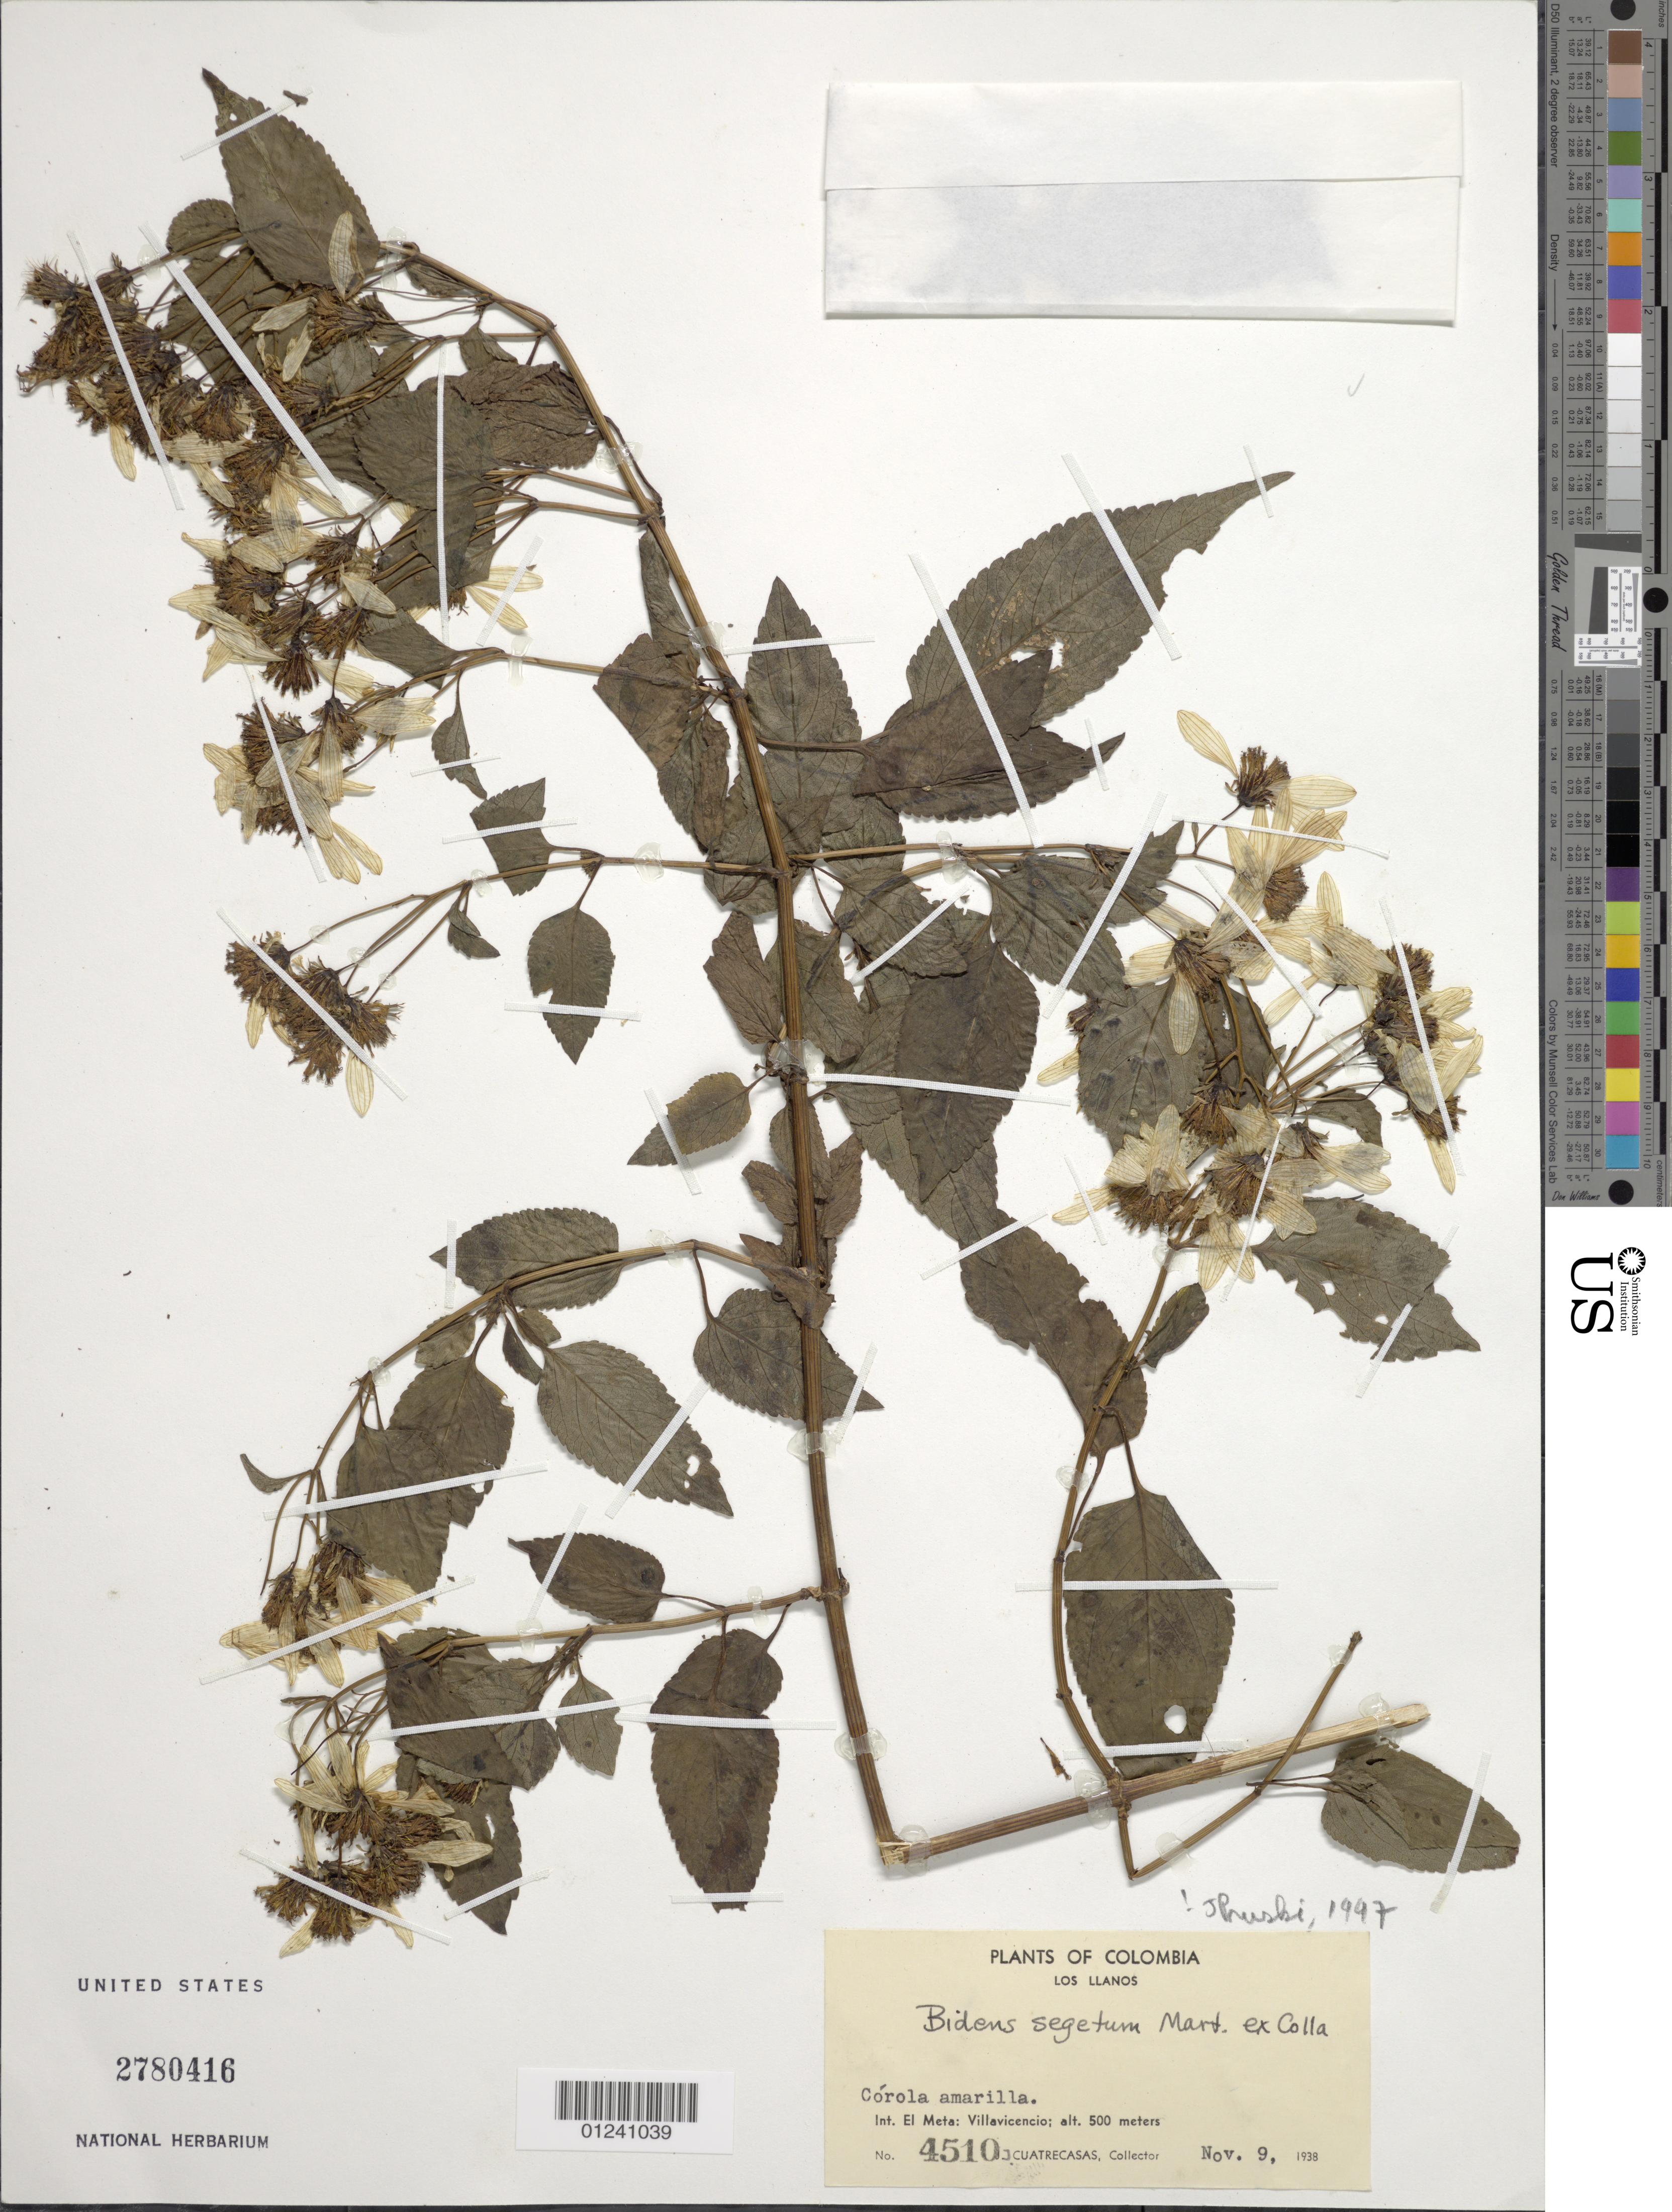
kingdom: Plantae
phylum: Tracheophyta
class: Magnoliopsida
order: Asterales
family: Asteraceae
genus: Bidens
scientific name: Bidens segetum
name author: Mart. ex Colla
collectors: J. Cuatrecasas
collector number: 4510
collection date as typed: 09 Nov 1938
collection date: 1938-11-09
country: Colombia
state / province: Meta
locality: Villa Vicencia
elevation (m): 500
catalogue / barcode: US 2780416